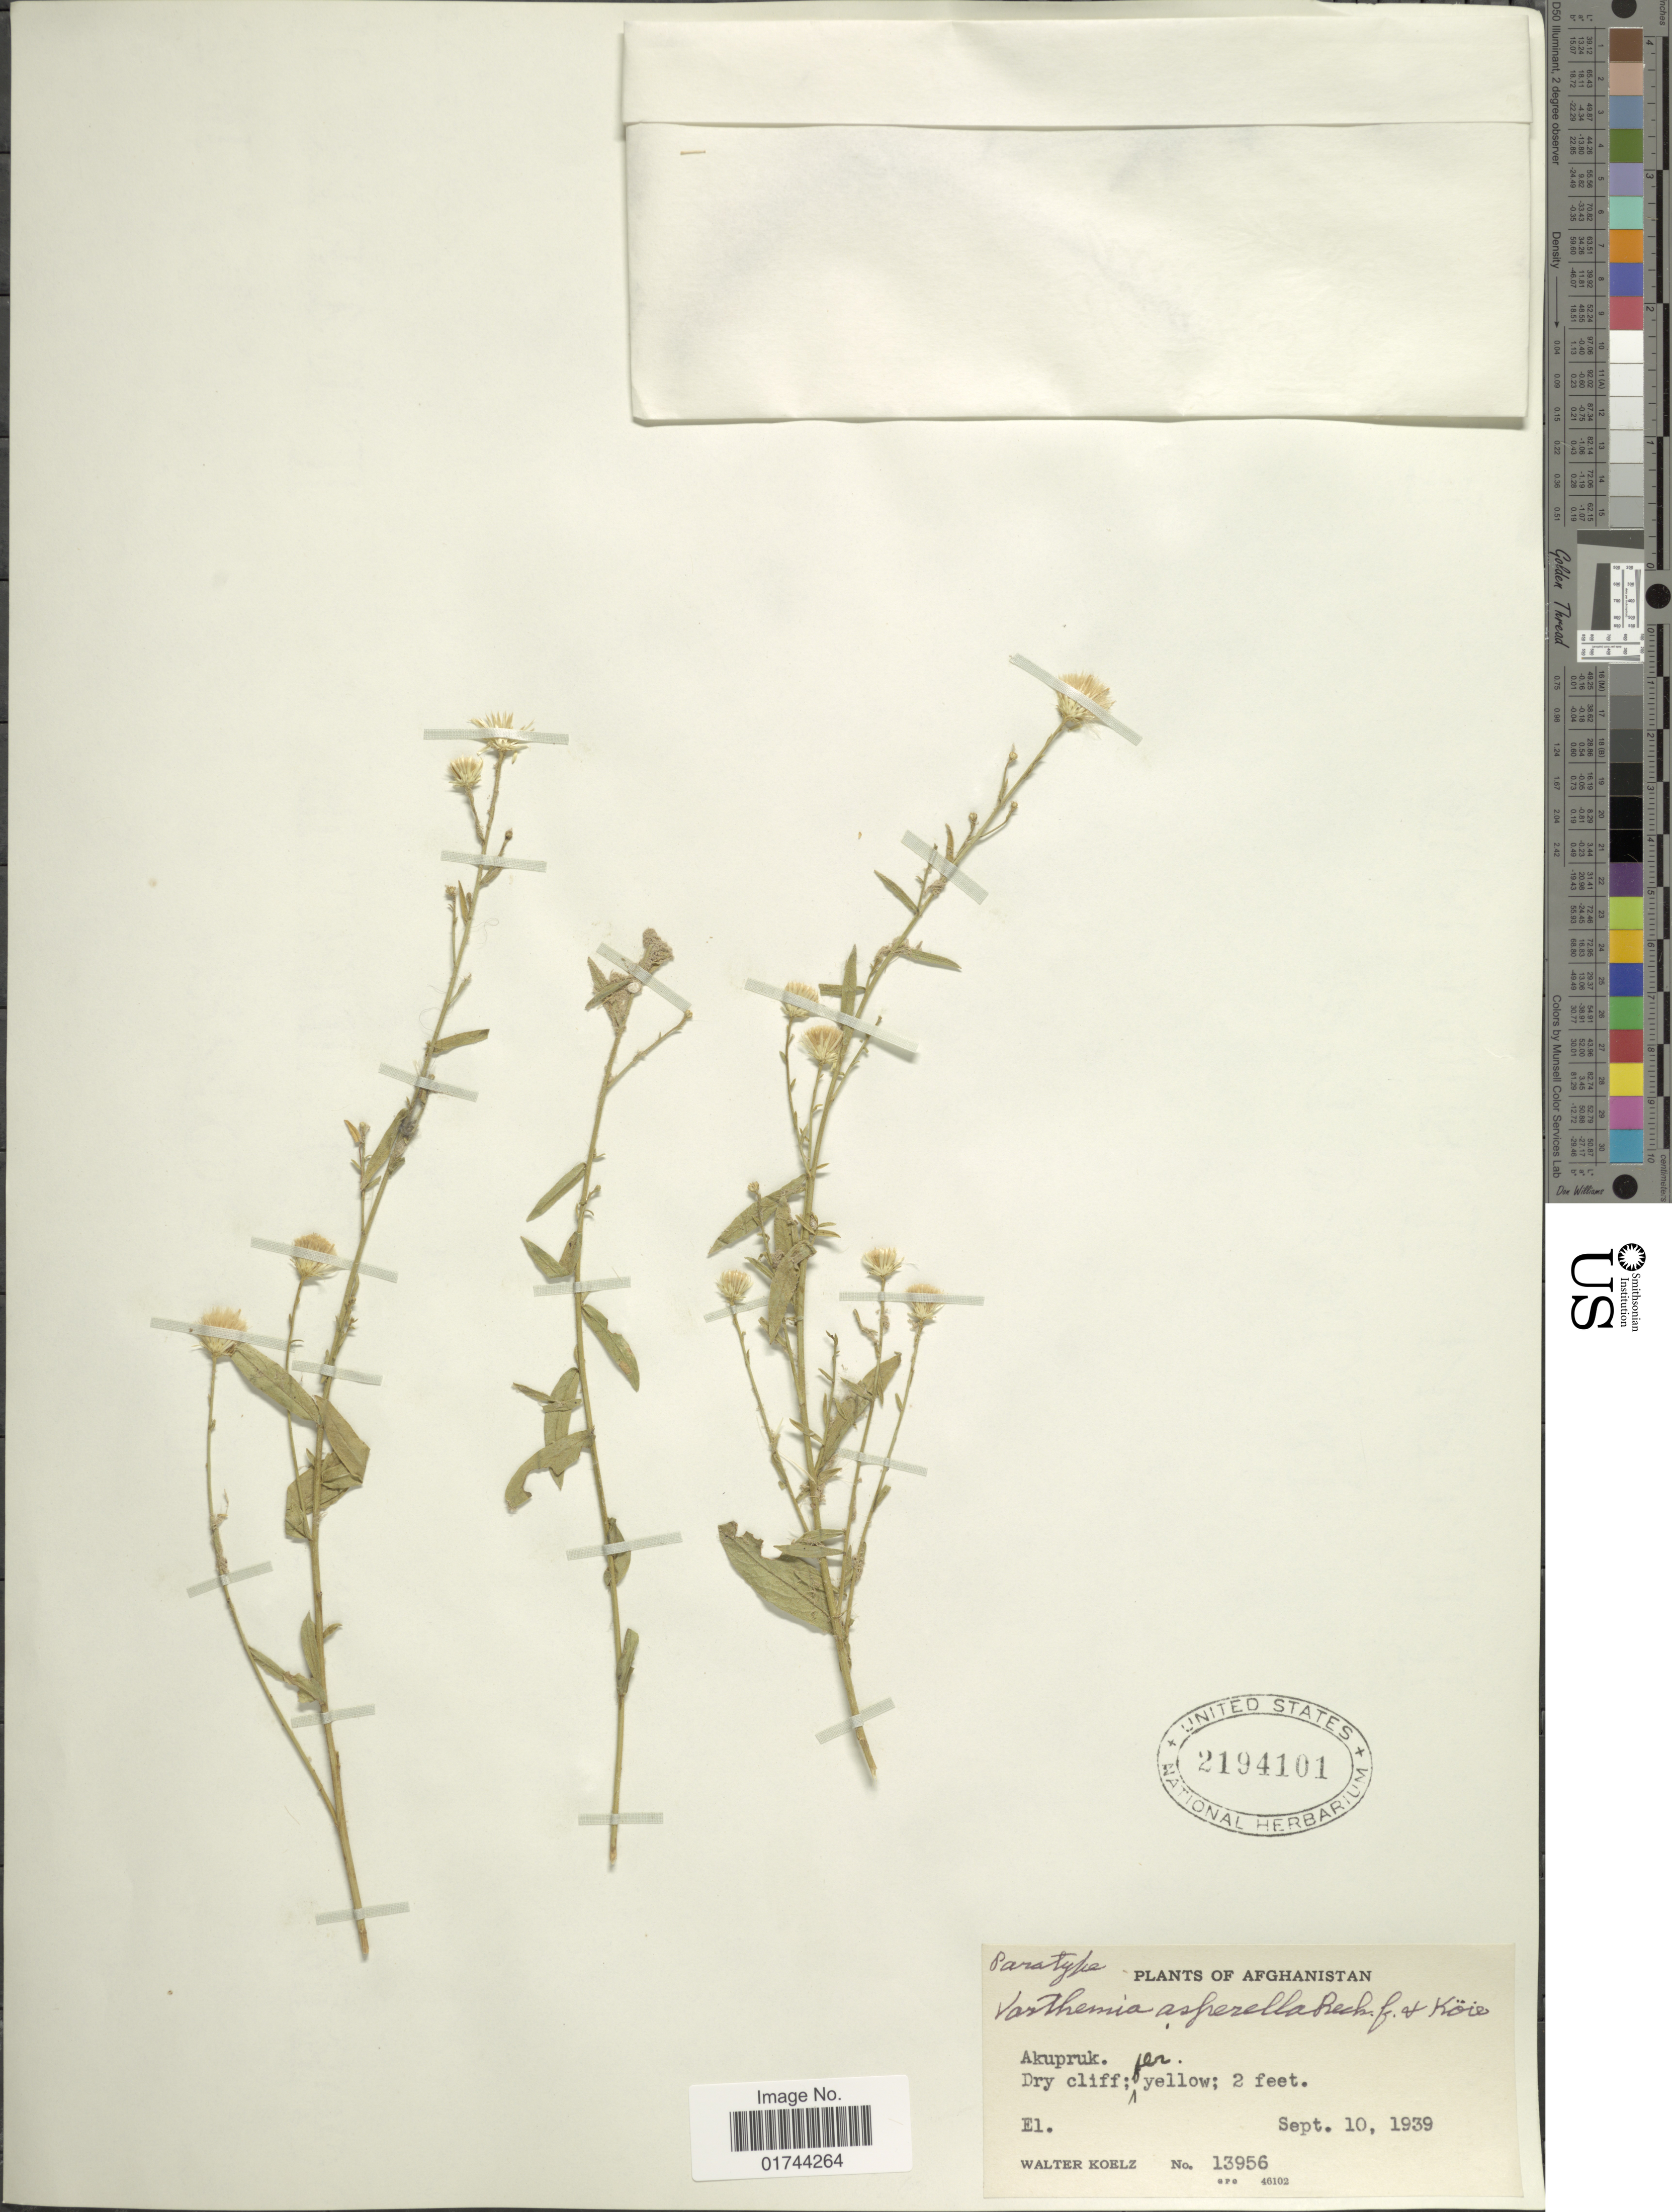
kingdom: Plantae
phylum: Tracheophyta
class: Magnoliopsida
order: Asterales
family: Asteraceae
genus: Varthemia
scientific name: Varthemia asperella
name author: (Köie) Rech. f.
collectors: W. N. Koelz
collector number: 13956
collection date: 1939-09-10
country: Afghanistan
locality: Akupruk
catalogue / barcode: US 2194101